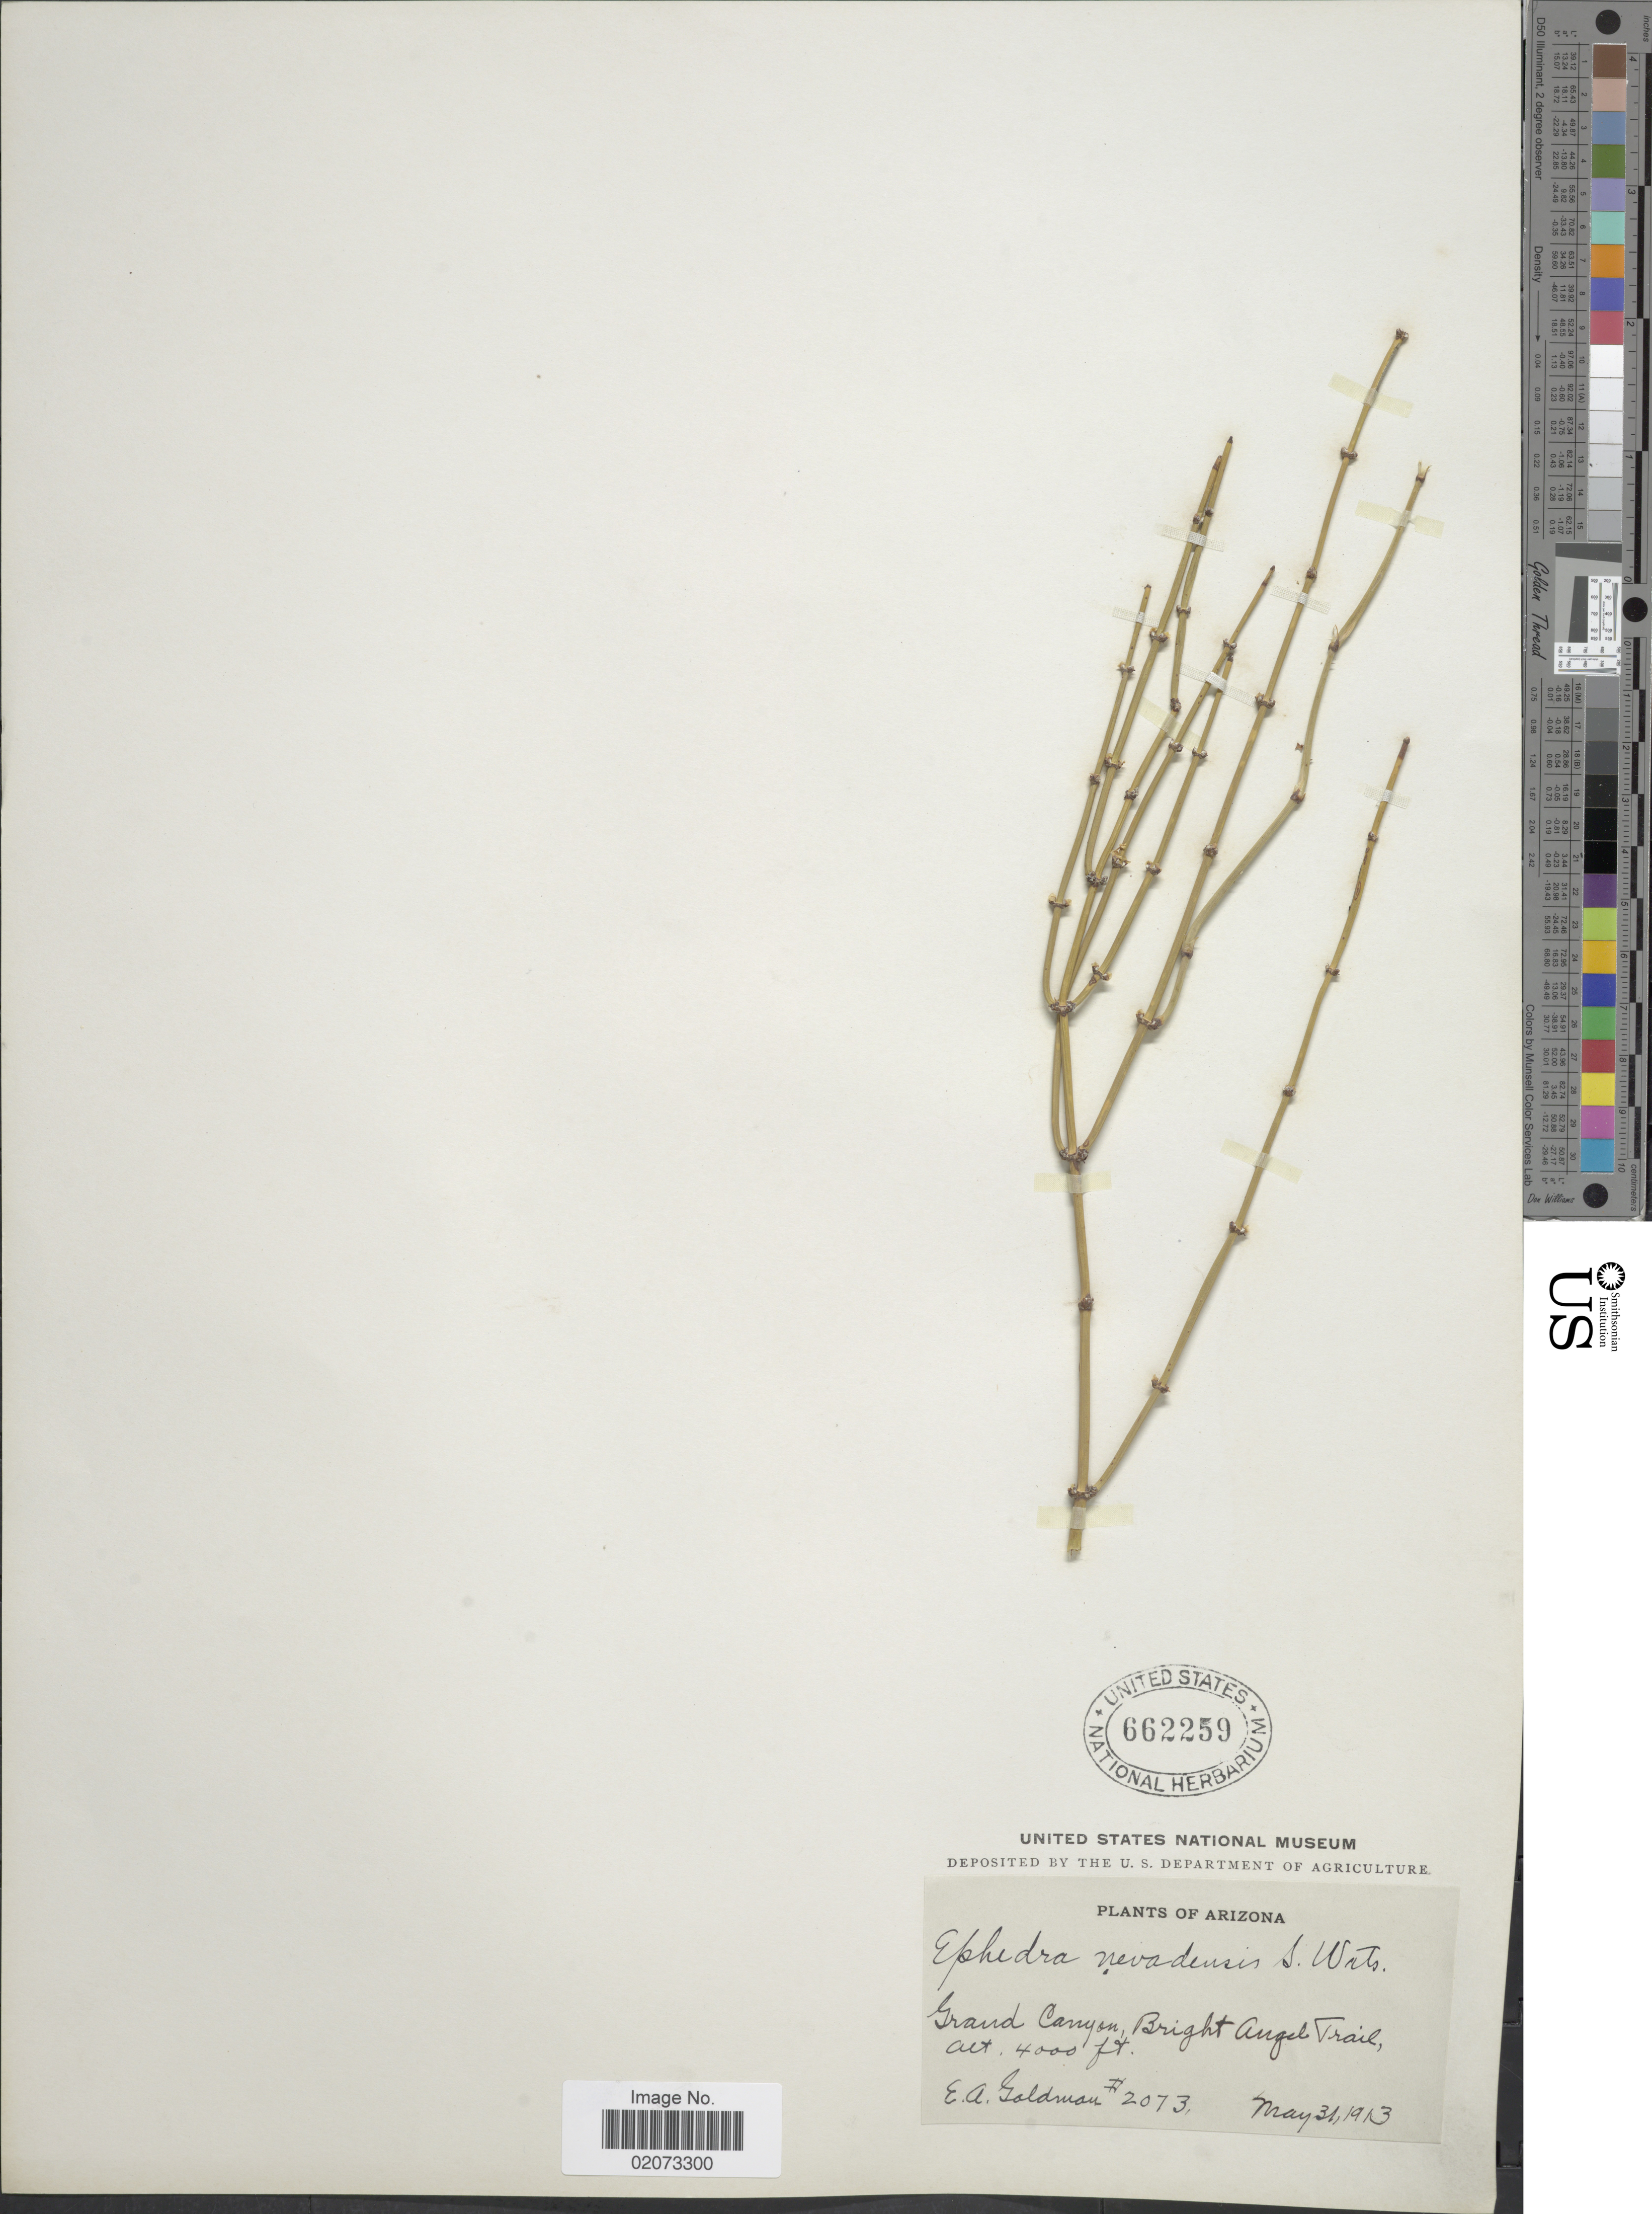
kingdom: Plantae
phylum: Tracheophyta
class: Gnetopsida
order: Ephedrales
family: Ephedraceae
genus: Ephedra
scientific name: Ephedra nevadensis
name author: S. Watson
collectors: E. A. Goldman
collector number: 2073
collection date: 1913-07-31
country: United States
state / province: Arizona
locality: Arizona. Grand Canyon Bright angel Trail.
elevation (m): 1219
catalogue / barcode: US 662259